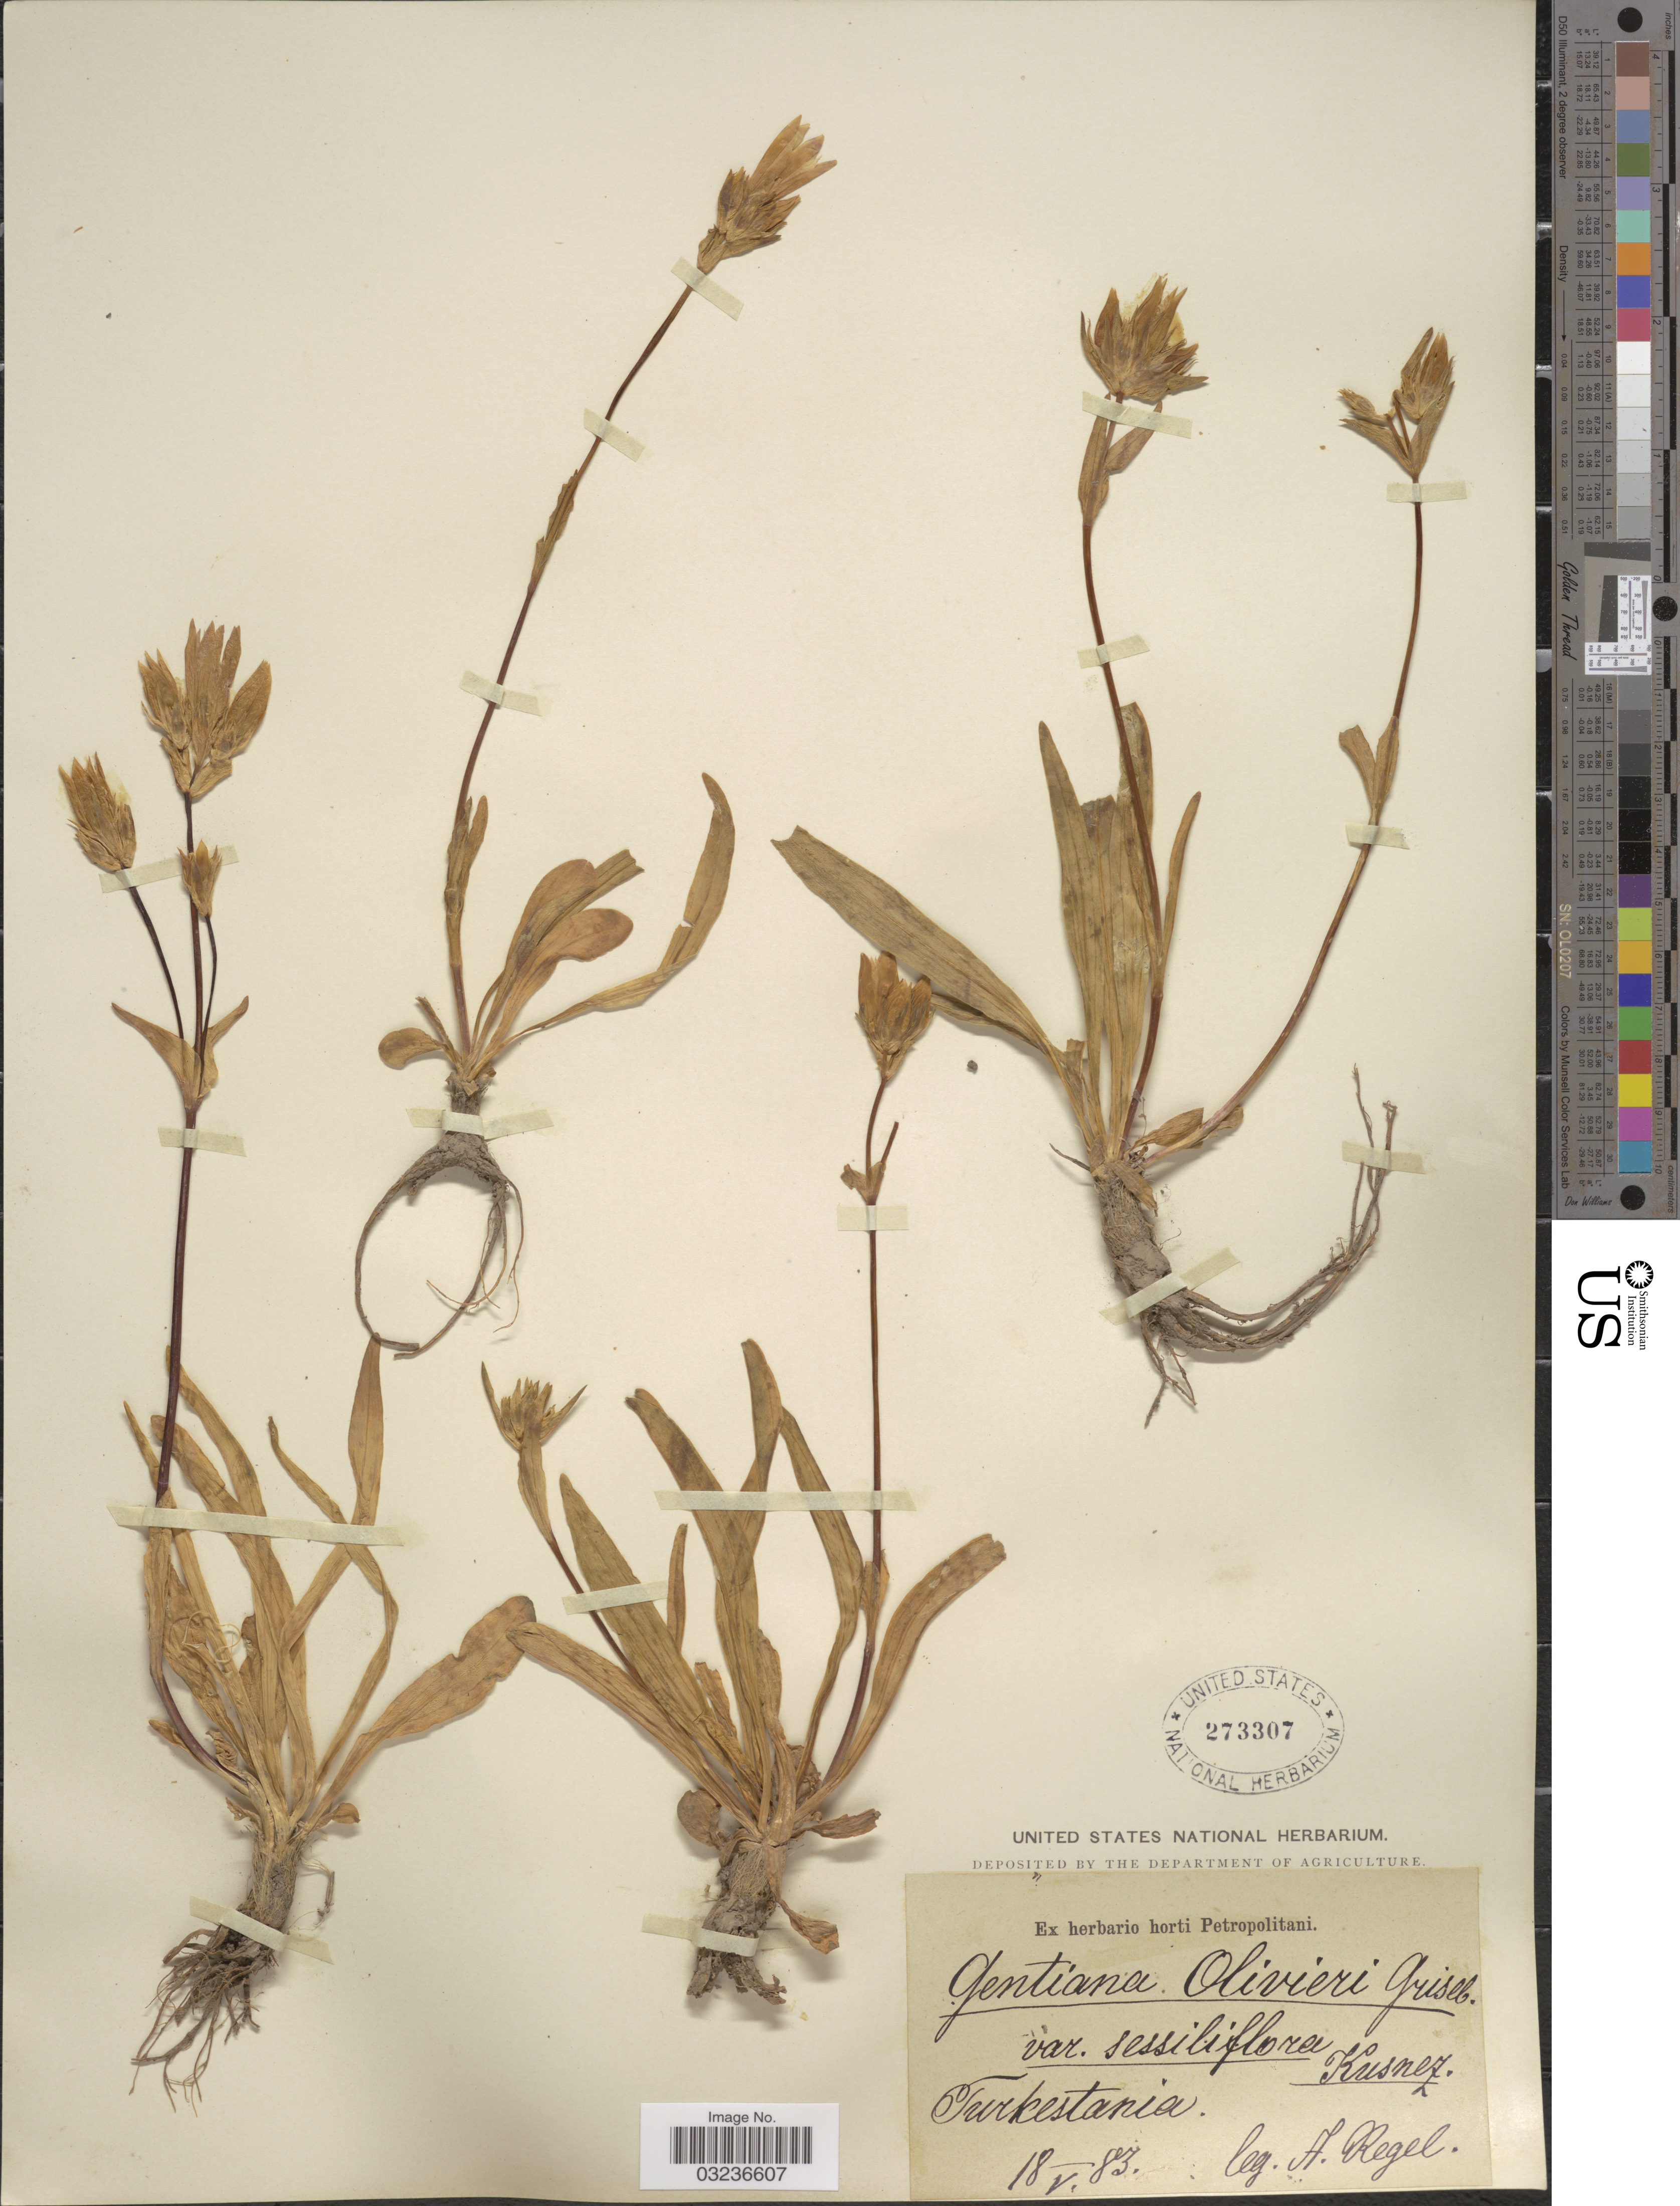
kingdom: Plantae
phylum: Tracheophyta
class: Magnoliopsida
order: Gentianales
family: Gentianaceae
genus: Gentiana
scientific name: Gentiana decumbens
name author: L. f.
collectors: A. Regel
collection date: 1883-05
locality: Turkestania.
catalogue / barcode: US 273307